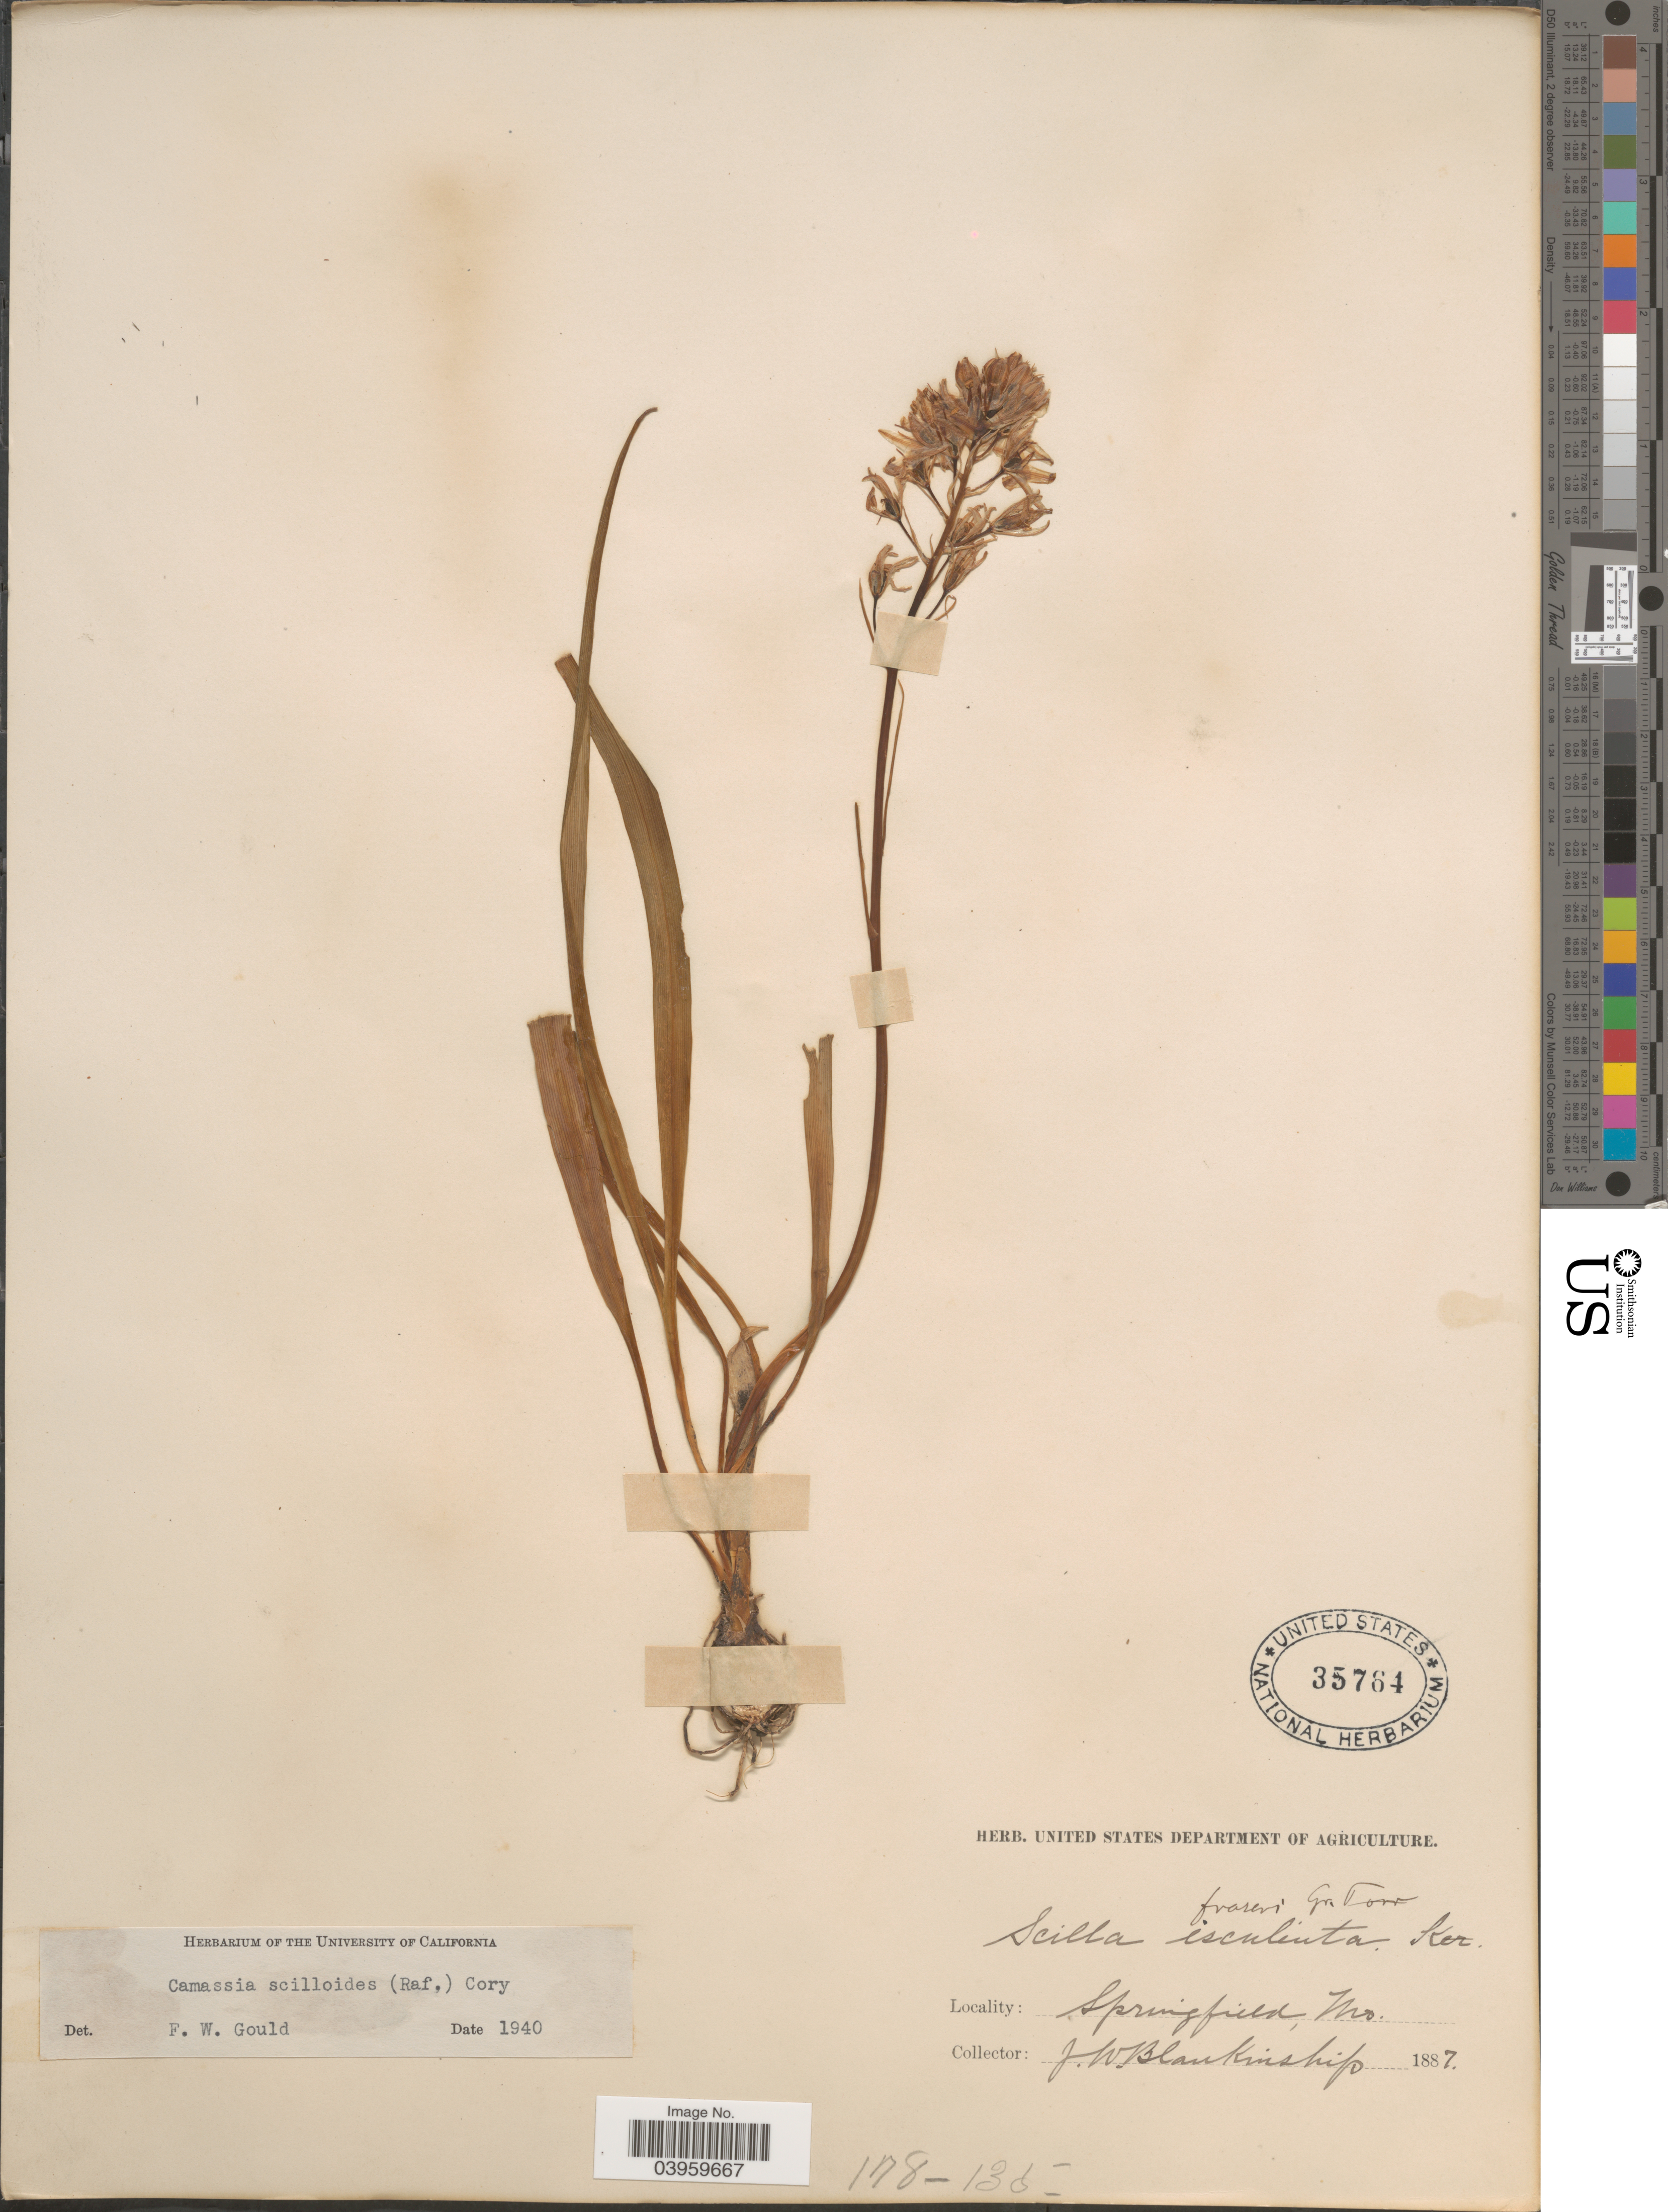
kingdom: Plantae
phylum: Tracheophyta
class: Liliopsida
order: Asparagales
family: Asparagaceae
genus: Camassia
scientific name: Camassia scilloides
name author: (Raf.) Cory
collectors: J. W. Blankinship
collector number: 178-135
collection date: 1887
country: United States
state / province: Missouri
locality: Springfield.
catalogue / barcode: US 35764